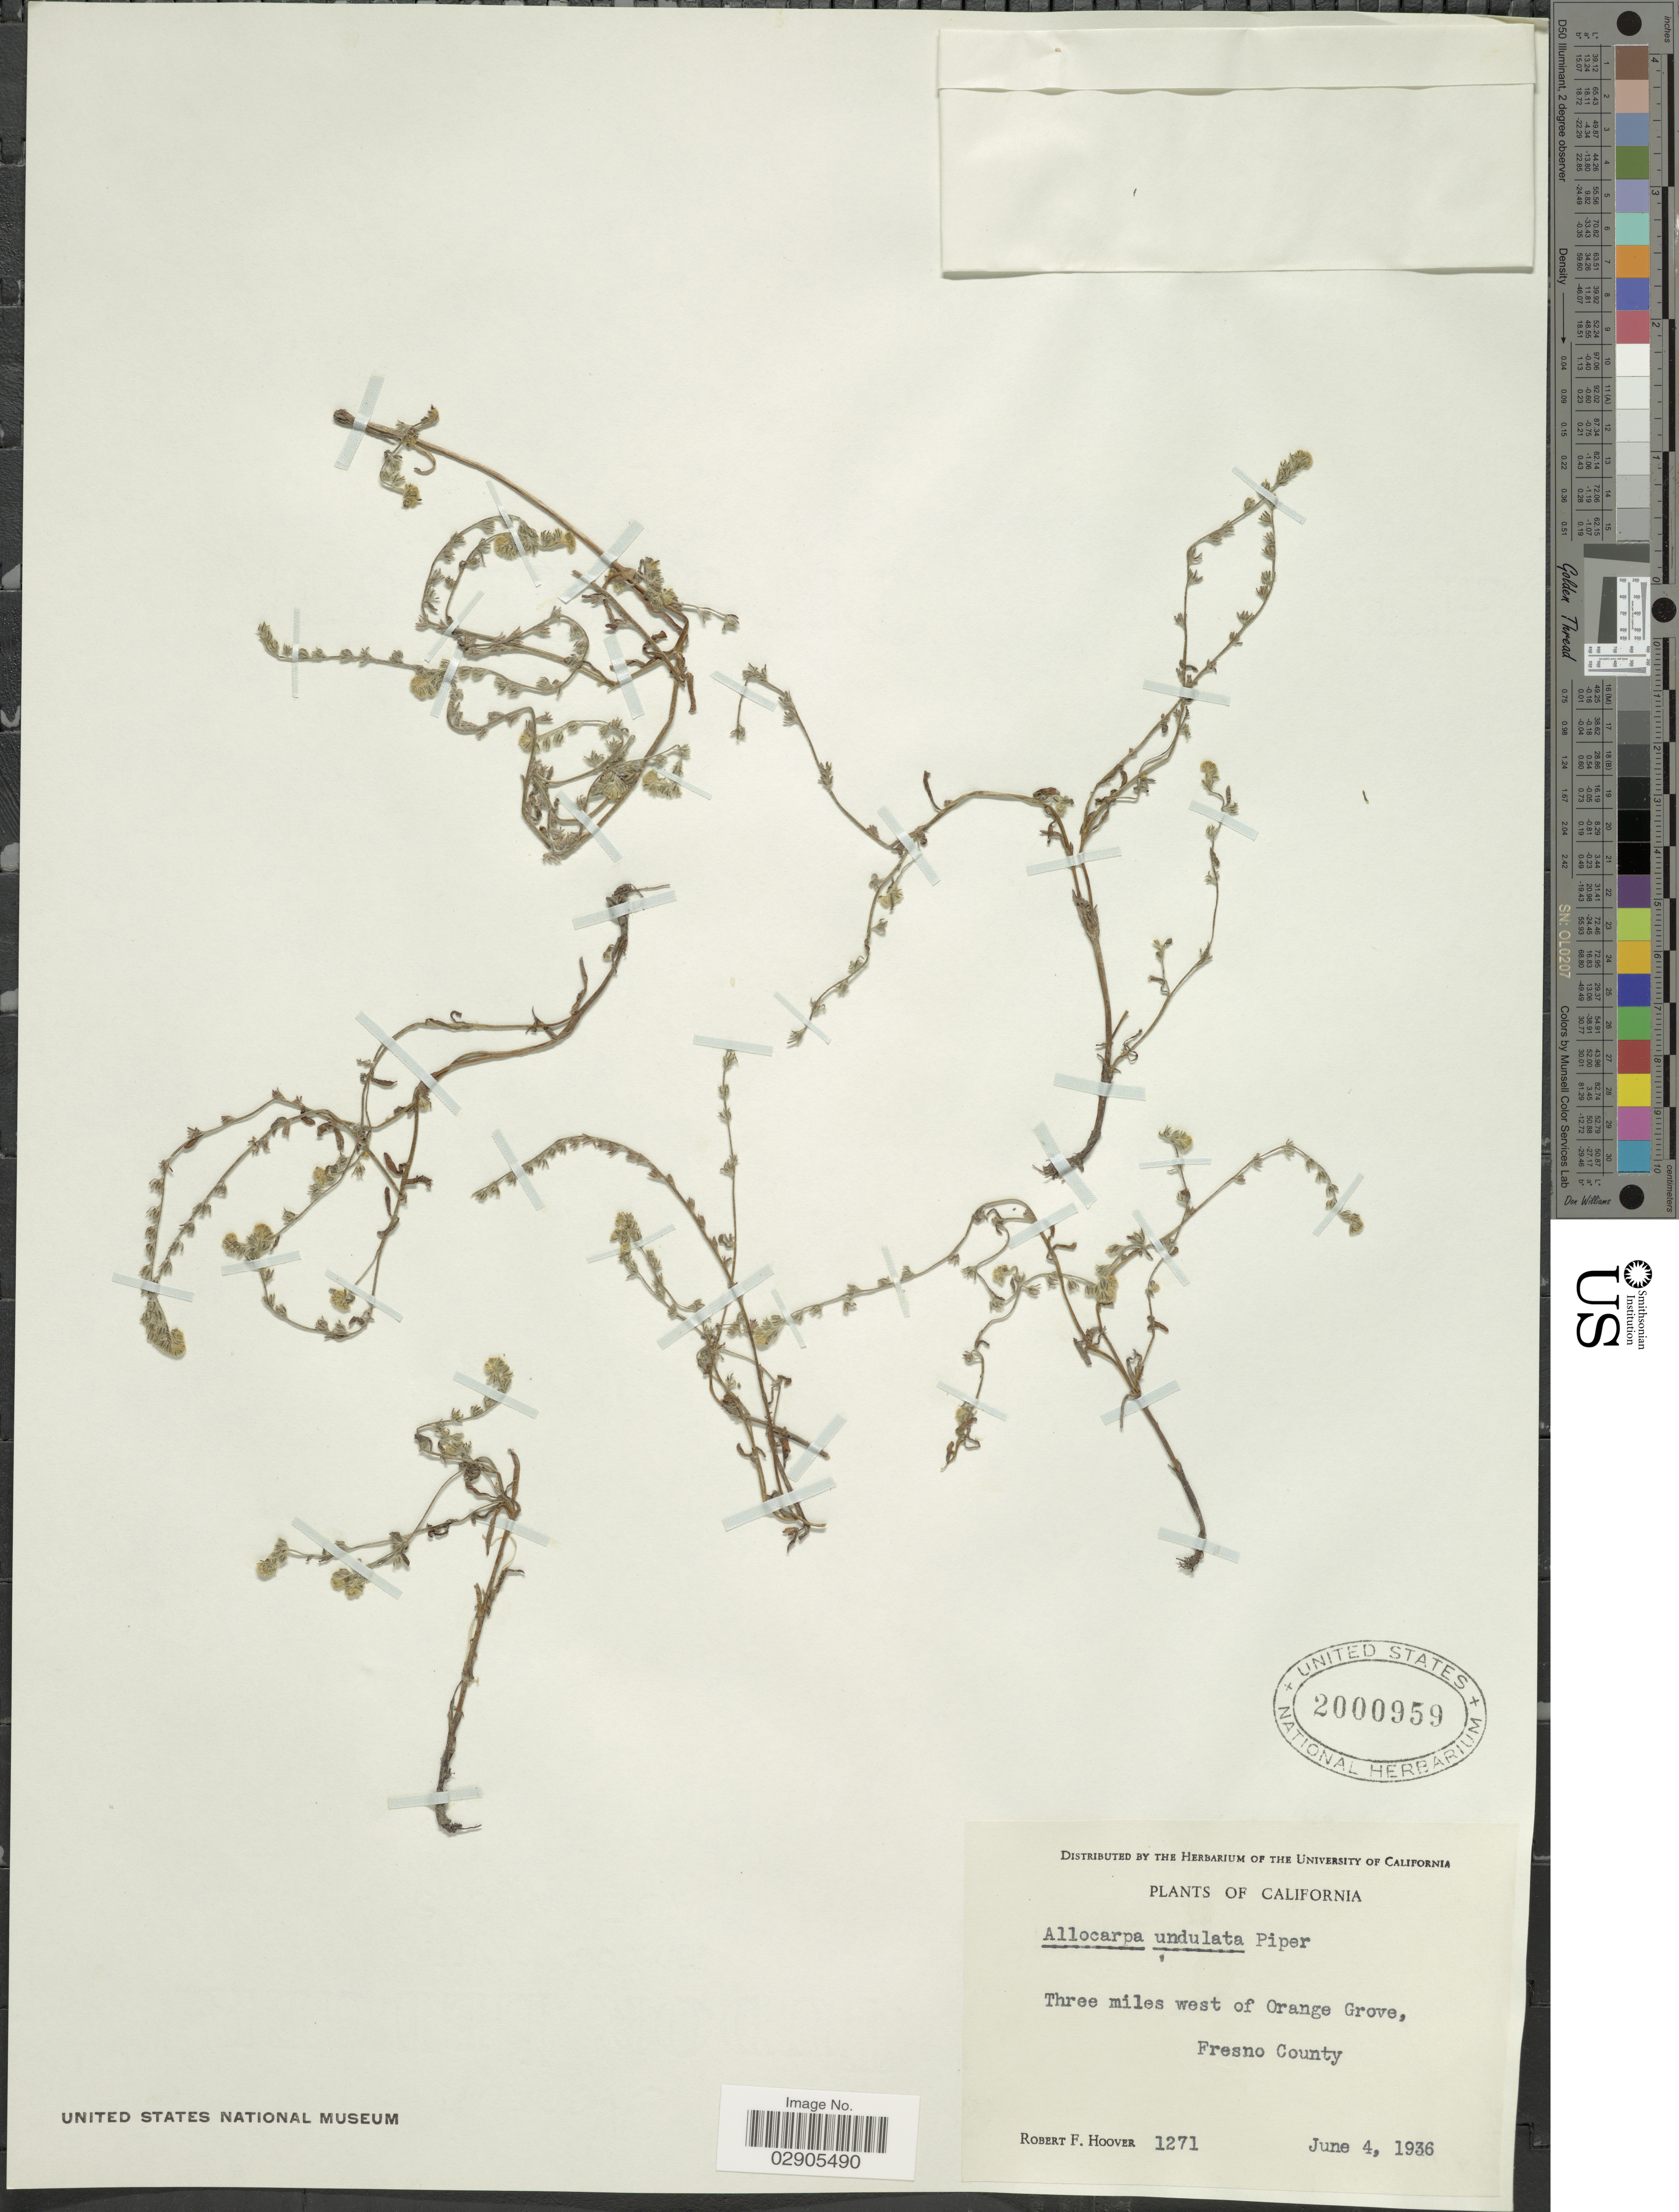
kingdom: Plantae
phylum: Tracheophyta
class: Magnoliopsida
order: Boraginales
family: Boraginaceae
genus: Allocarya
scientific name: Allocarya undulata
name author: Piper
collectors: R. F. Hoover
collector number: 1271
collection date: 1936-06-04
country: United States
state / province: California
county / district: Fresno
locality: Three miles west of Orange Grove, Fresno County.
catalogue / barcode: US 2000959